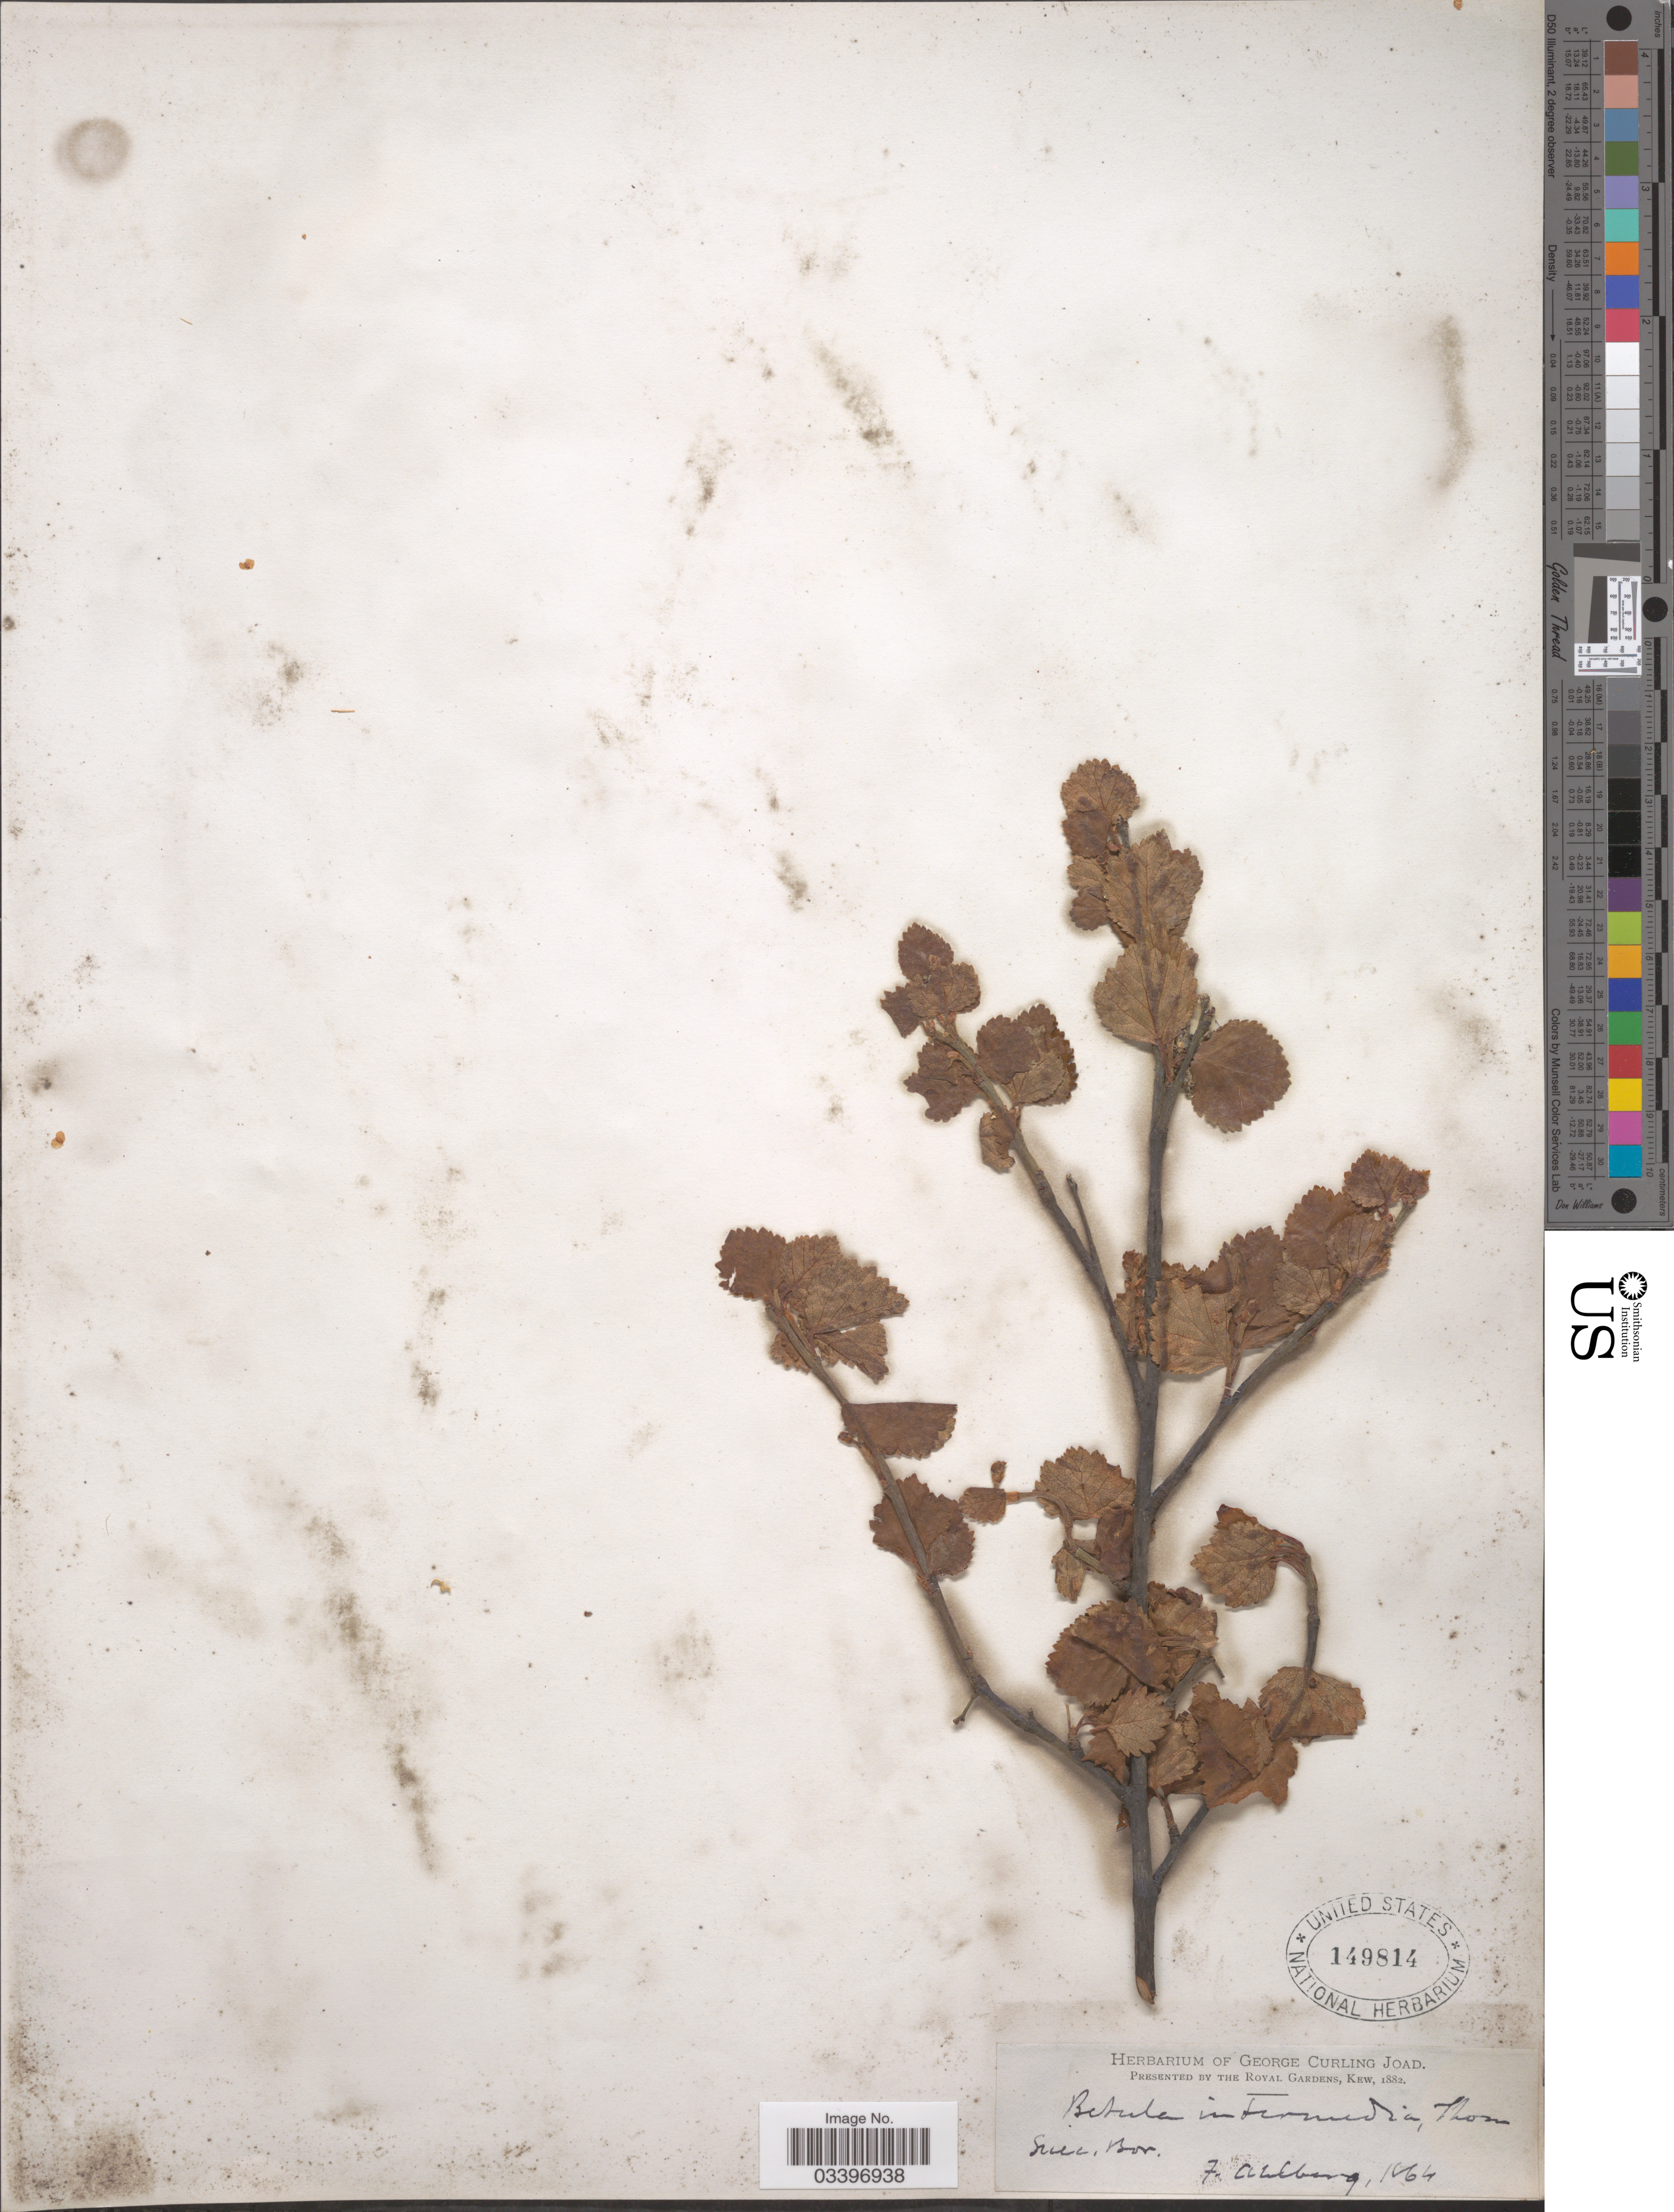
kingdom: Plantae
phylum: Tracheophyta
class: Magnoliopsida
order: Fagales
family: Betulaceae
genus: Betula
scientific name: Betula intermedia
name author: Thom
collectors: F. Ahlberg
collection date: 1864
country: Sweden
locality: Suec. Bor.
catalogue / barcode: US 149814